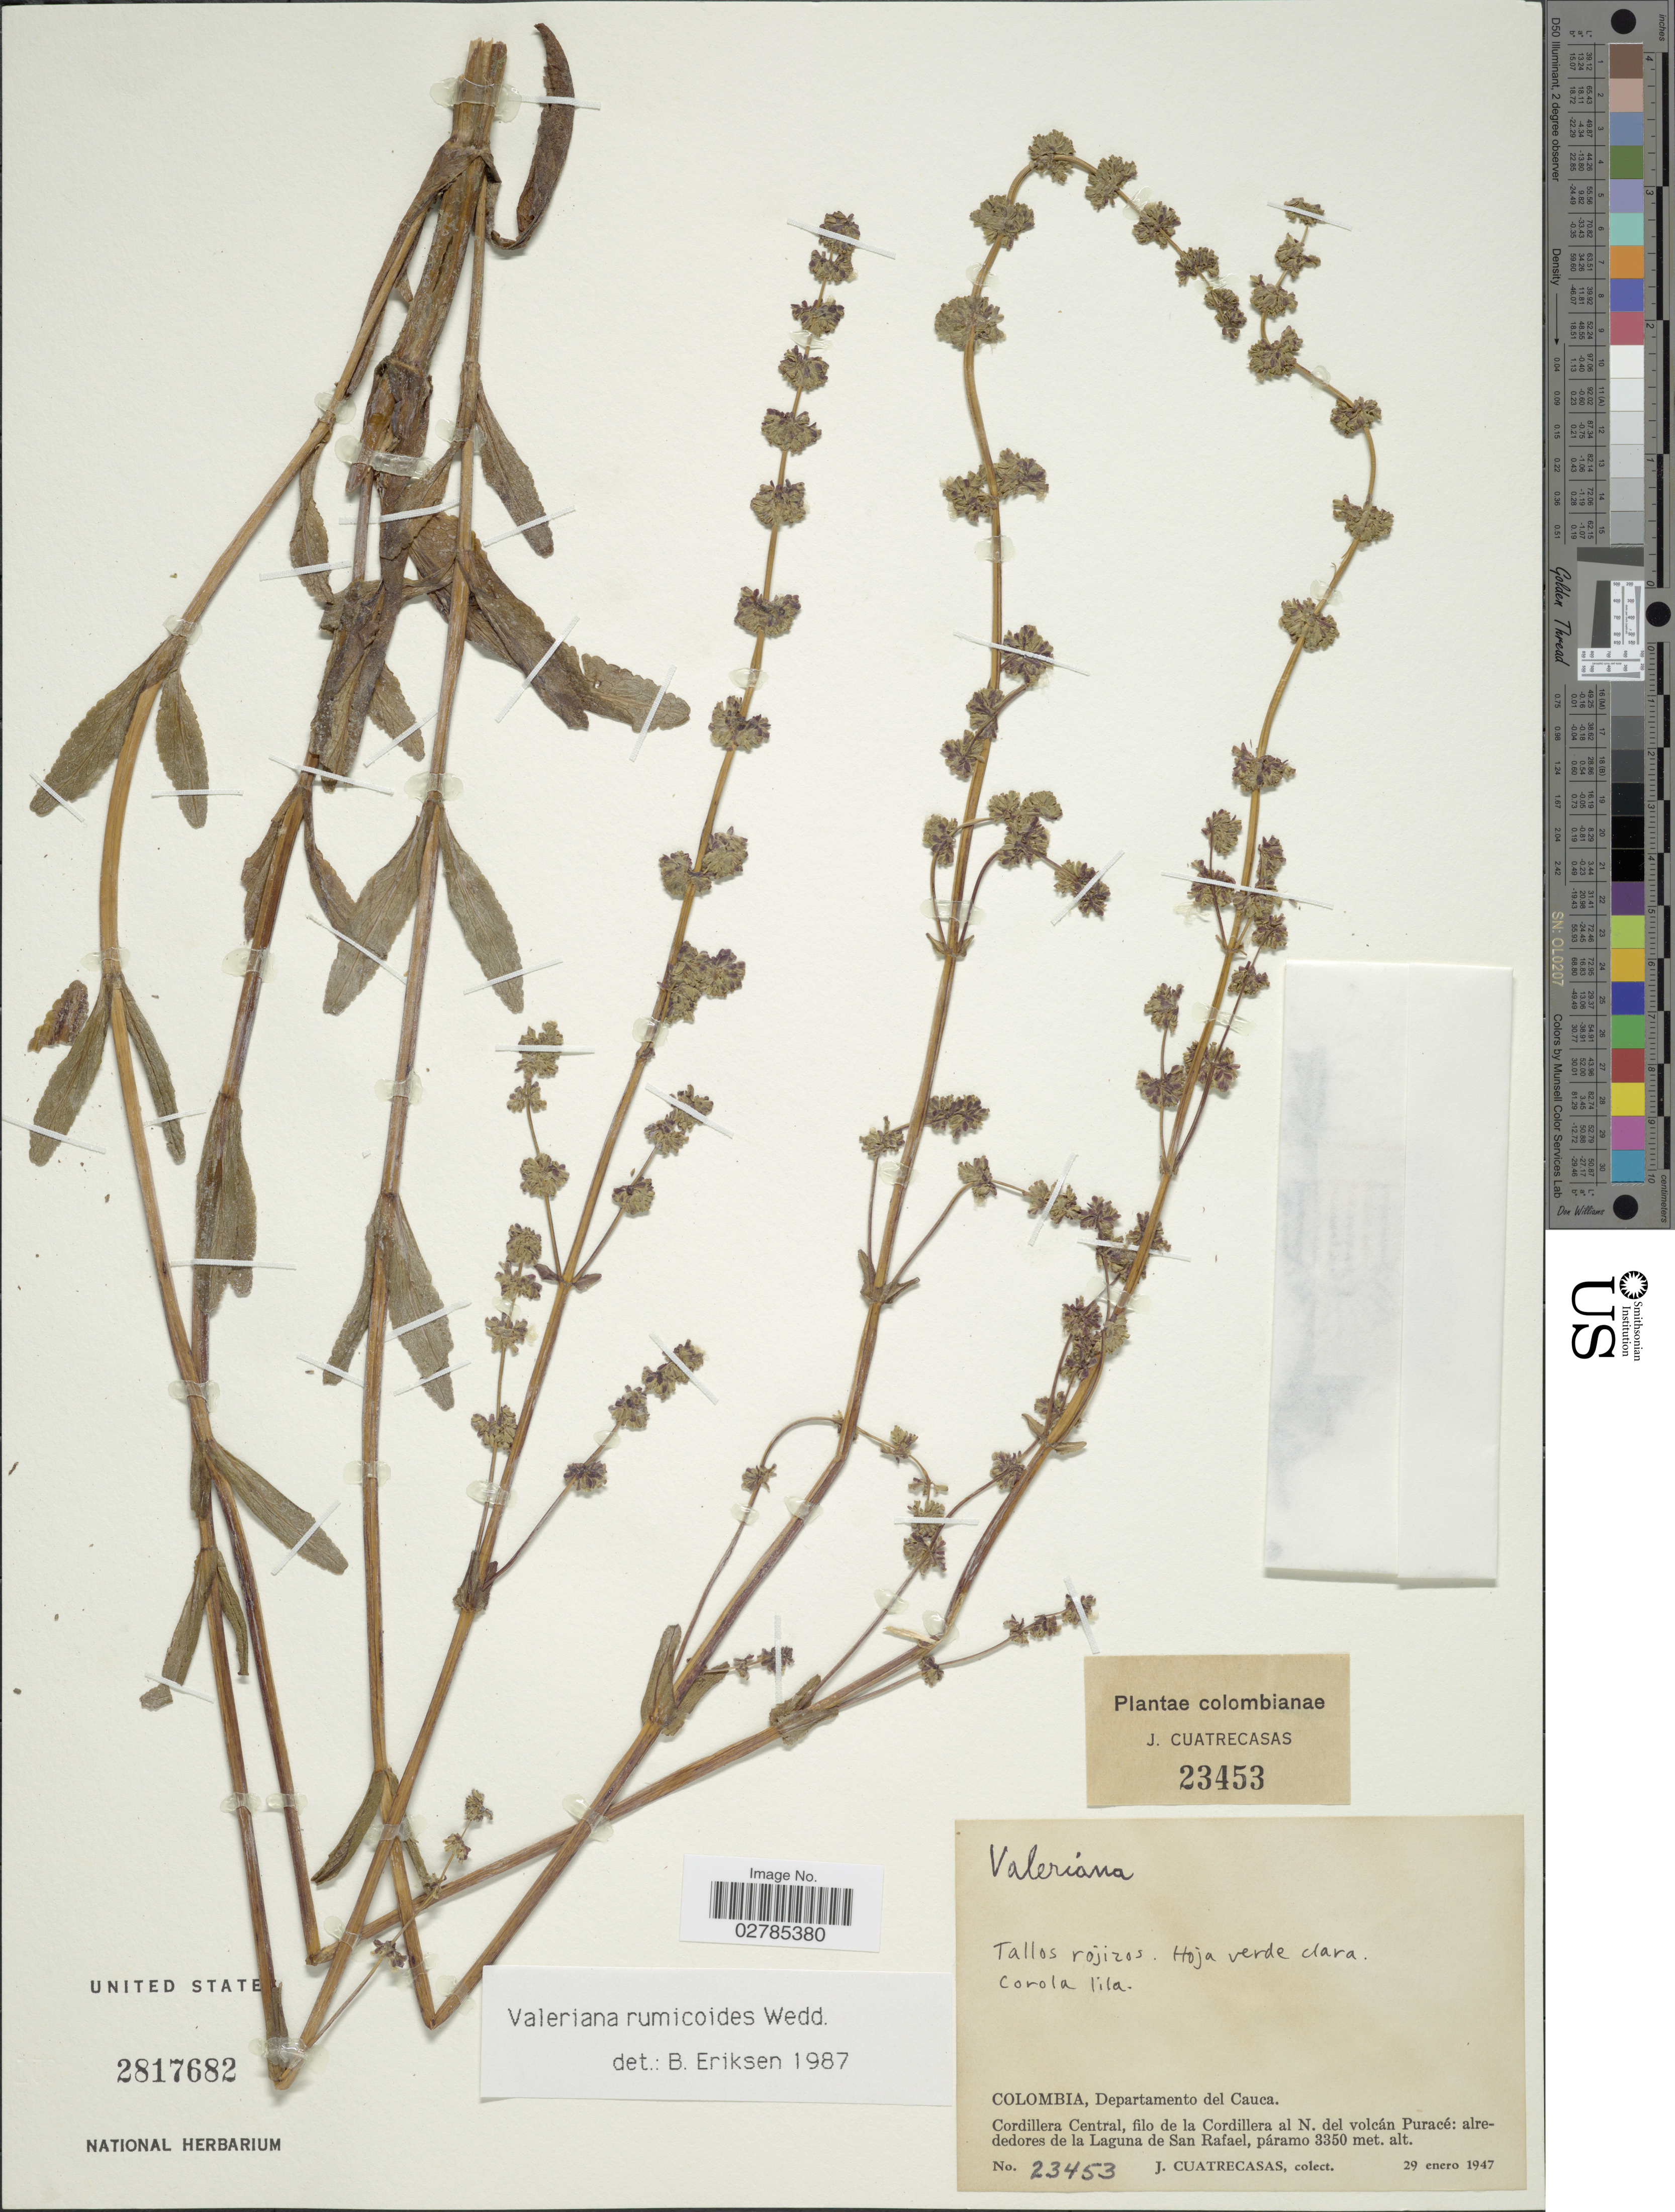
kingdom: Plantae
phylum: Tracheophyta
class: Magnoliopsida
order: Dipsacales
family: Caprifoliaceae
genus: Valeriana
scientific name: Valeriana rumicoides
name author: Wedd.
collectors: J. Cuatrecasas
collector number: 23453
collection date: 1947-01-29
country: Colombia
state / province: Cauca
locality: Departamento del Cauca. Cordillera Central, filo de la Cordillera al N. del volcán Puracé: alrededores de la Laguna de San Rafael.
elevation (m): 3350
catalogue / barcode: US 2817682